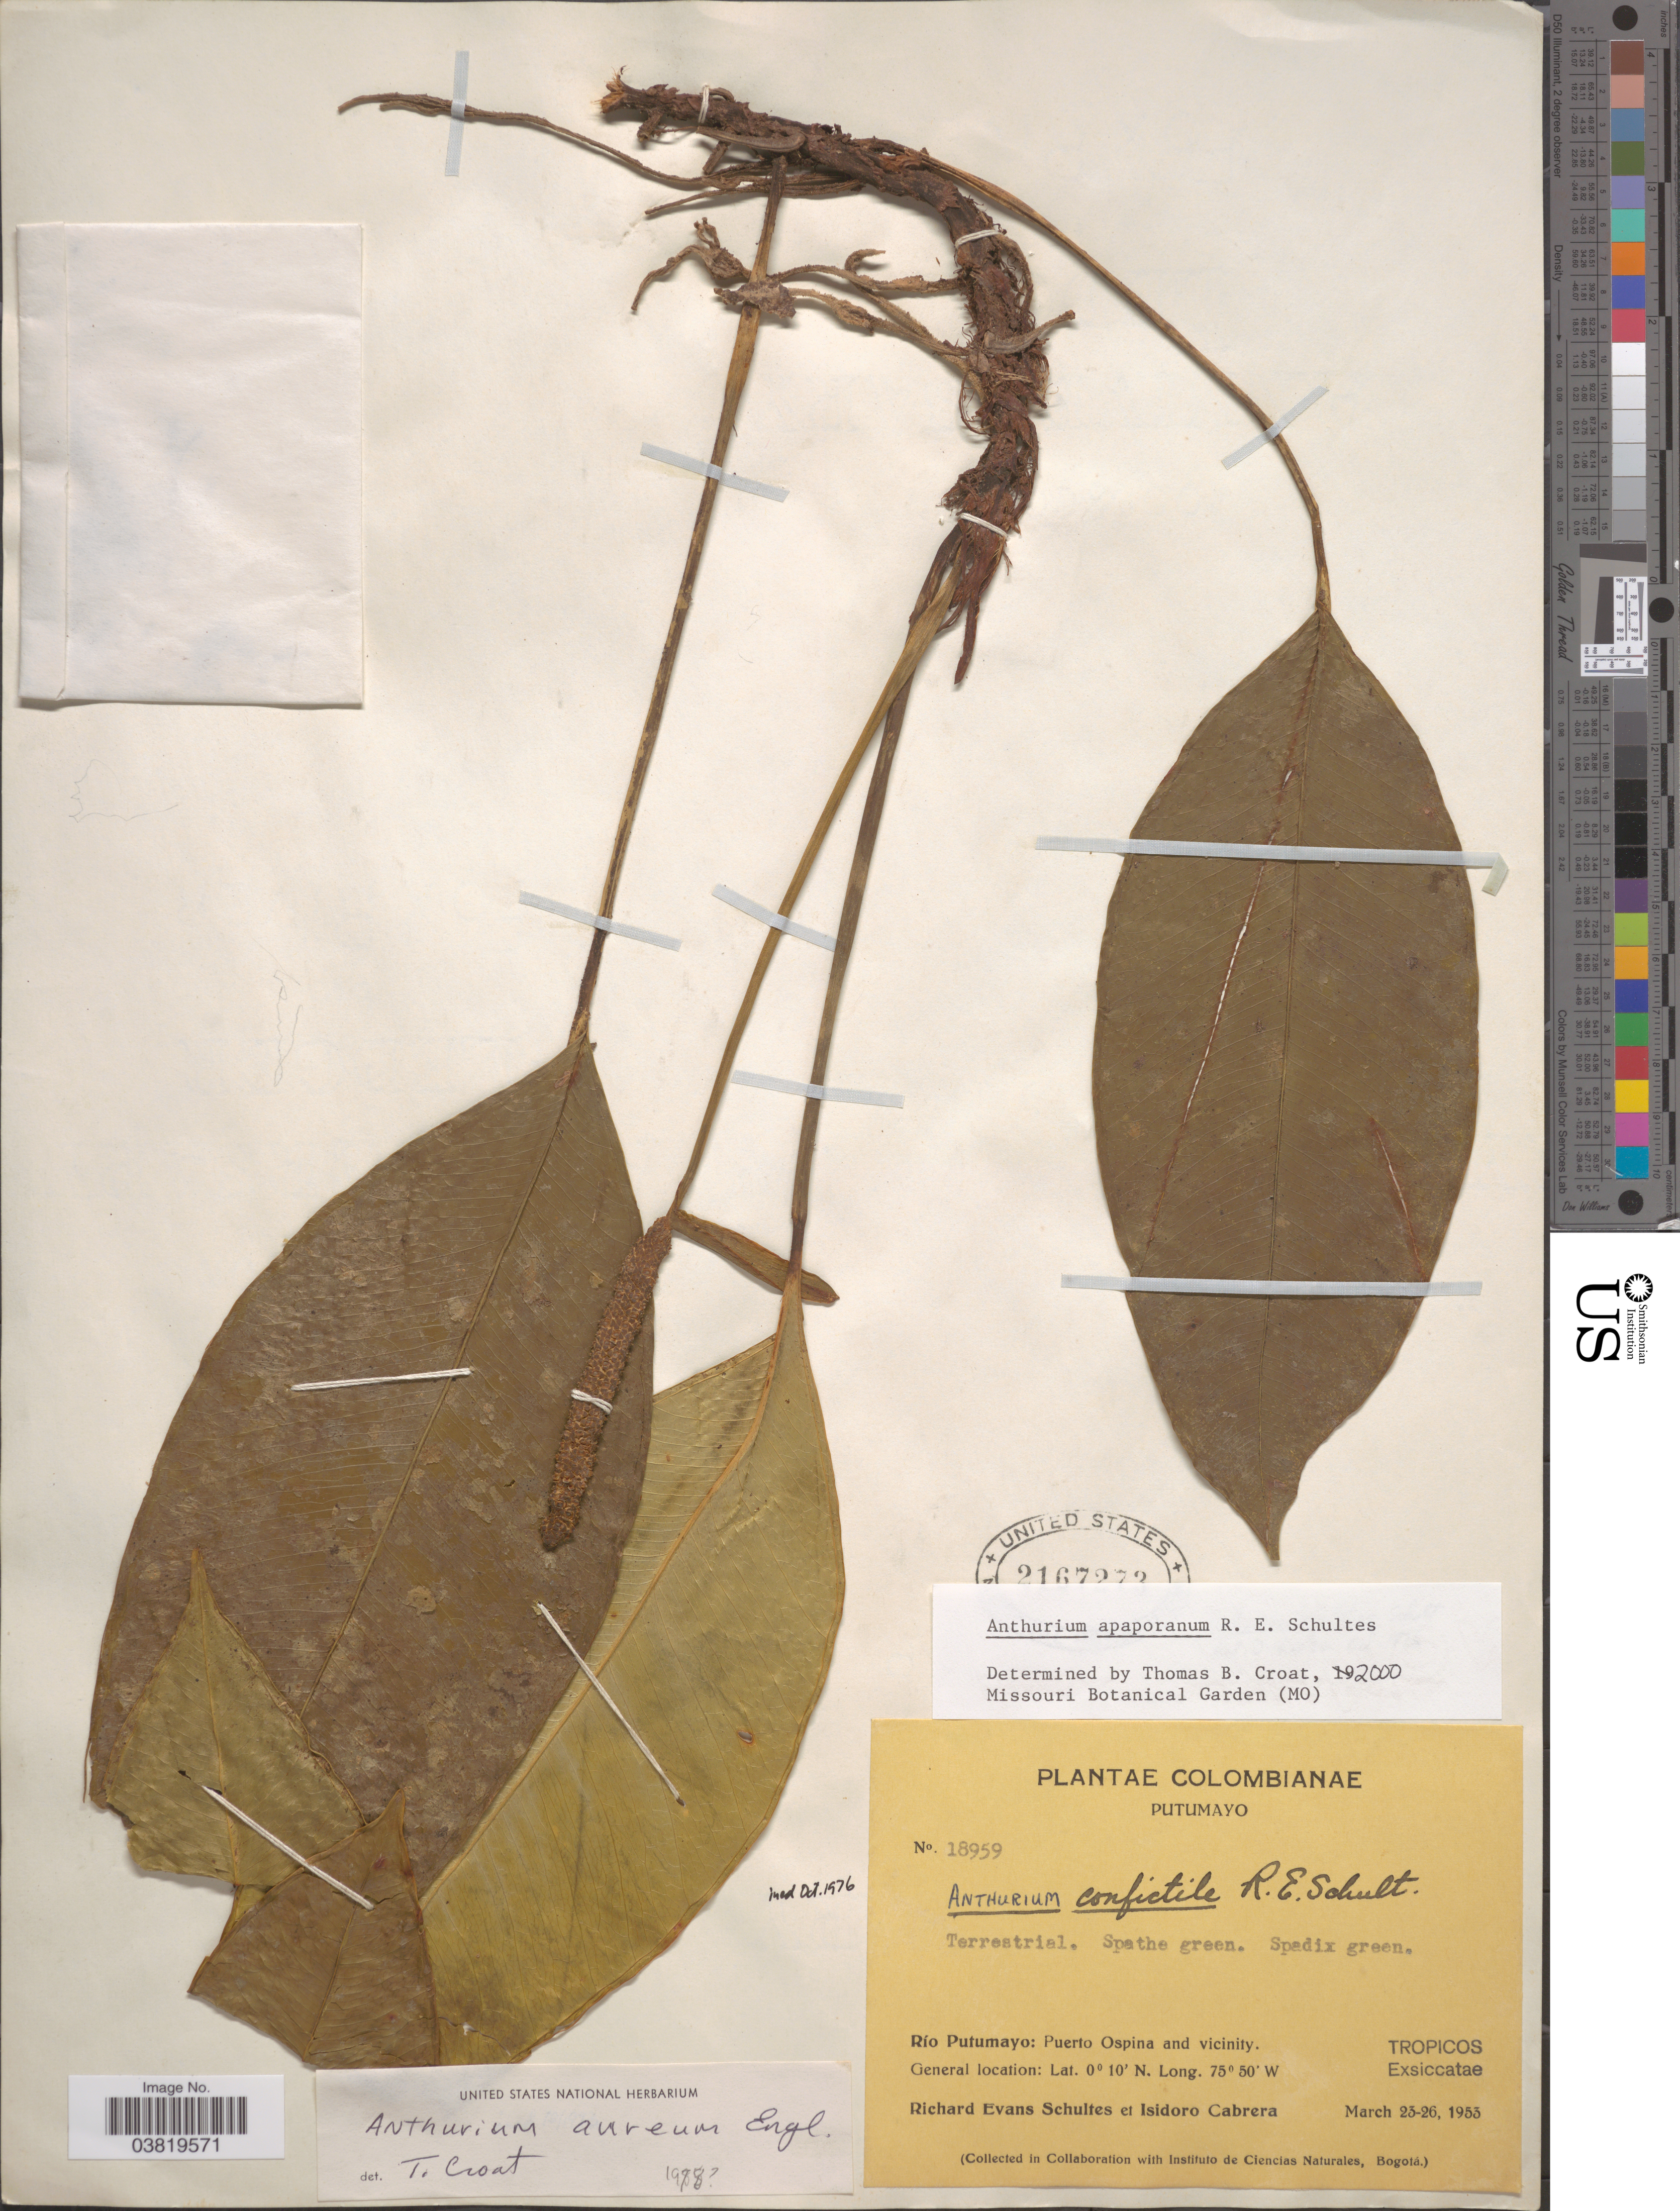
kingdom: Plantae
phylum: Tracheophyta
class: Liliopsida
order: Alismatales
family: Araceae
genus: Anthurium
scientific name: Anthurium apaporanum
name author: R.E. Schult.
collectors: R. E. Schultes & I. Cabrera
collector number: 18959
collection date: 1953-03-23/1953-03-26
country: Colombia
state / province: Putumayo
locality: Río Putumayo: Puerto Ospina and vicinity.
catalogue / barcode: US 2167273